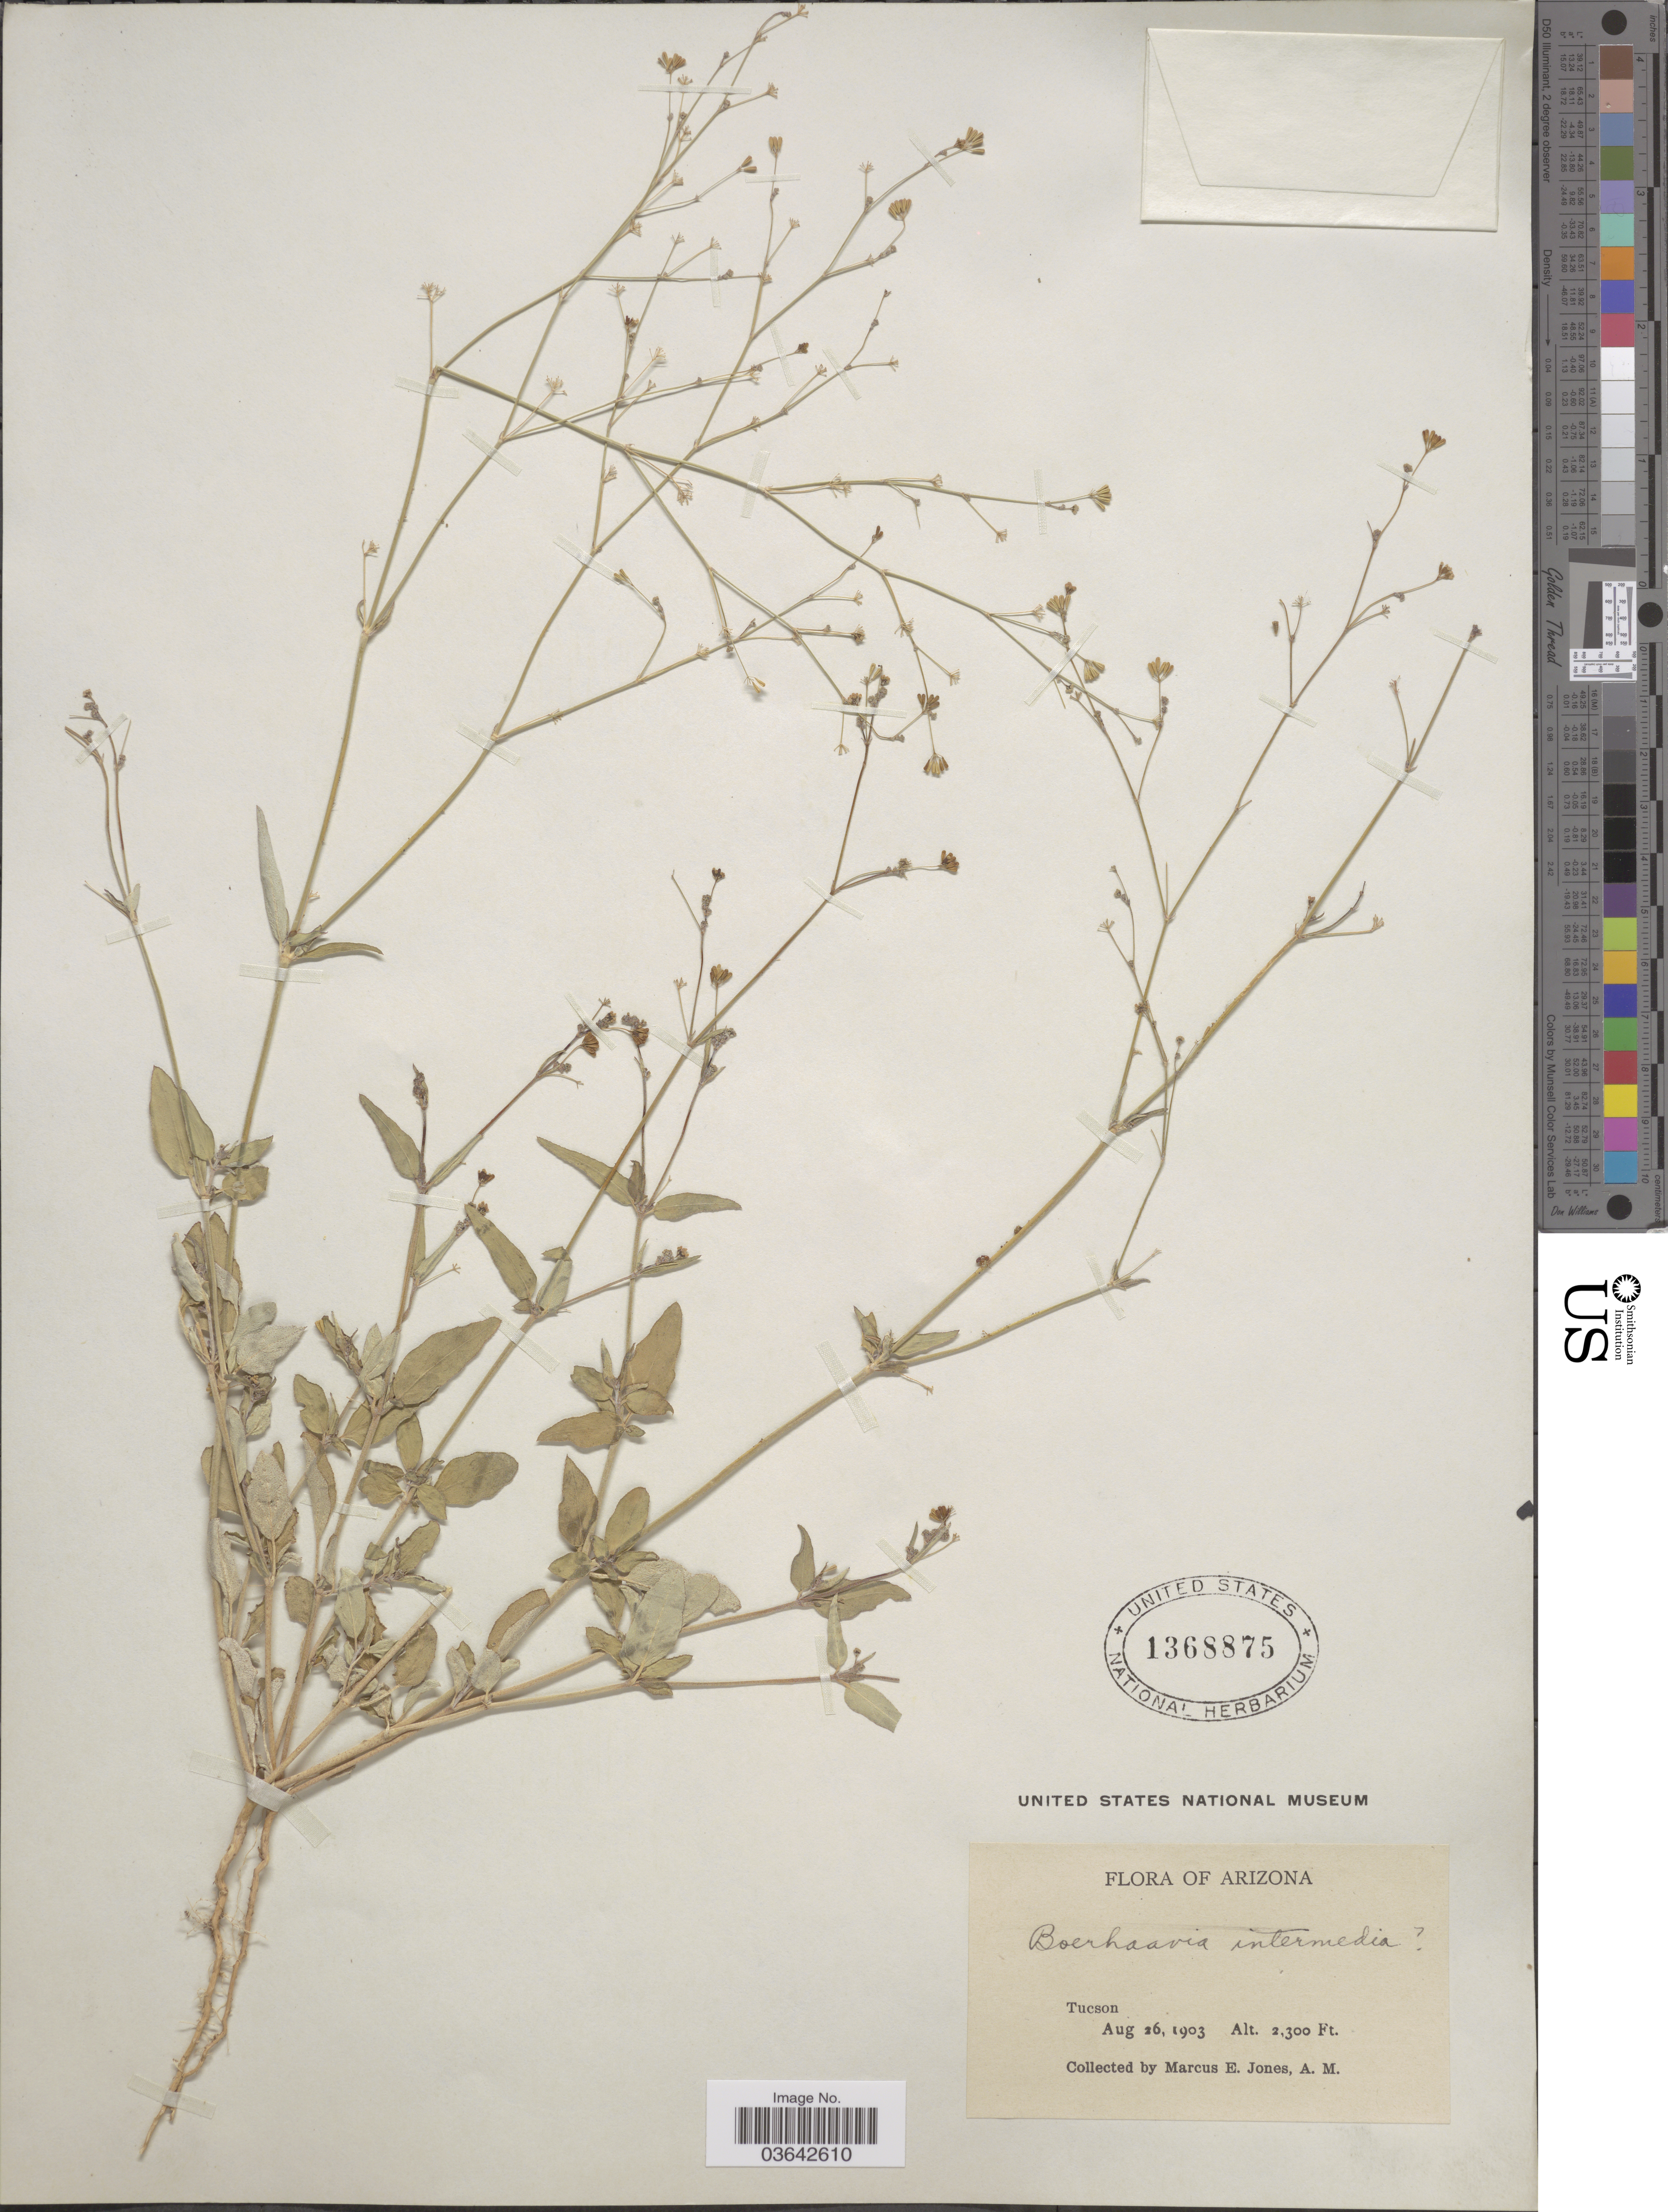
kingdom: Plantae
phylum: Tracheophyta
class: Magnoliopsida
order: Caryophyllales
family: Nyctaginaceae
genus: Boerhavia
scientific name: Boerhavia intermedia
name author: M.E. Jones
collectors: M. E. Jones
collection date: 1903-08-26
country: United States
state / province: Arizona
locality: Tucson.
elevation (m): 701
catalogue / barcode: US 1368875